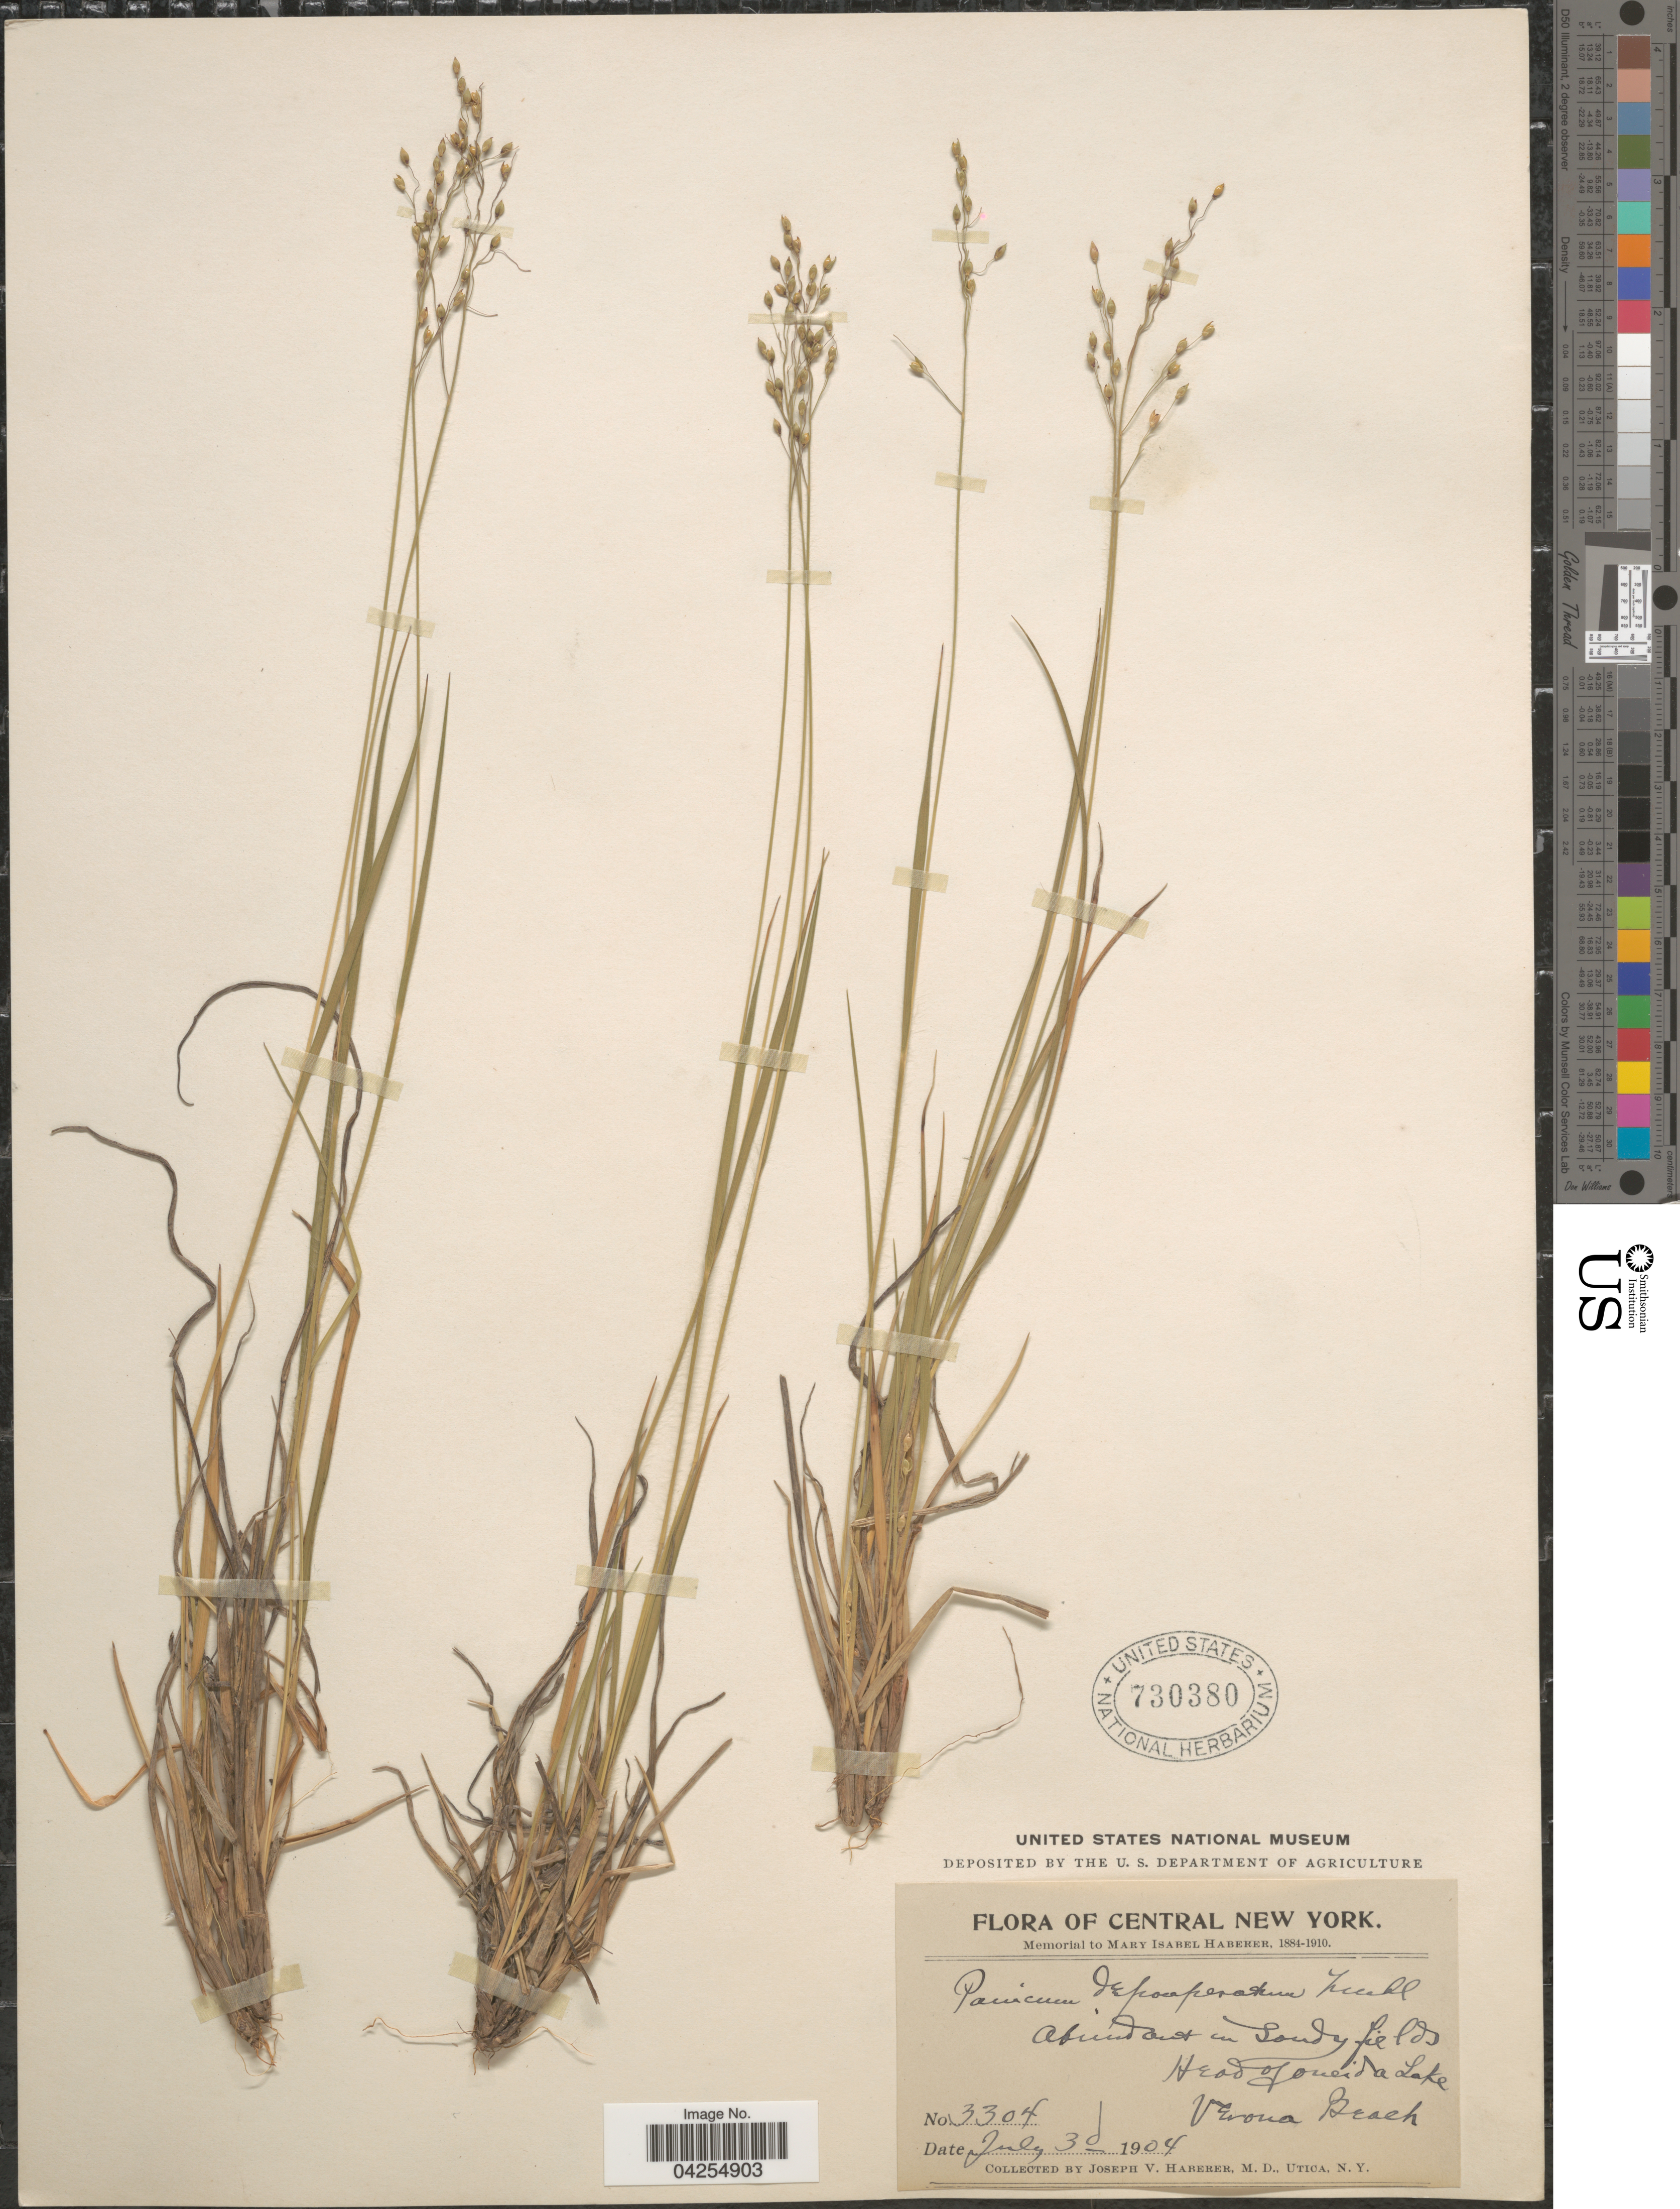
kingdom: Plantae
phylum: Tracheophyta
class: Liliopsida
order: Poales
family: Poaceae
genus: Dichanthelium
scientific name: Dichanthelium depauperatum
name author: (Muhl.) Gould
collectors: J. V. Haberer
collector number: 3304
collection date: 1904-07-30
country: United States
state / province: New York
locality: Central New York. Head of Oneida Lake. Verona Beach.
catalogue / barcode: US 730380